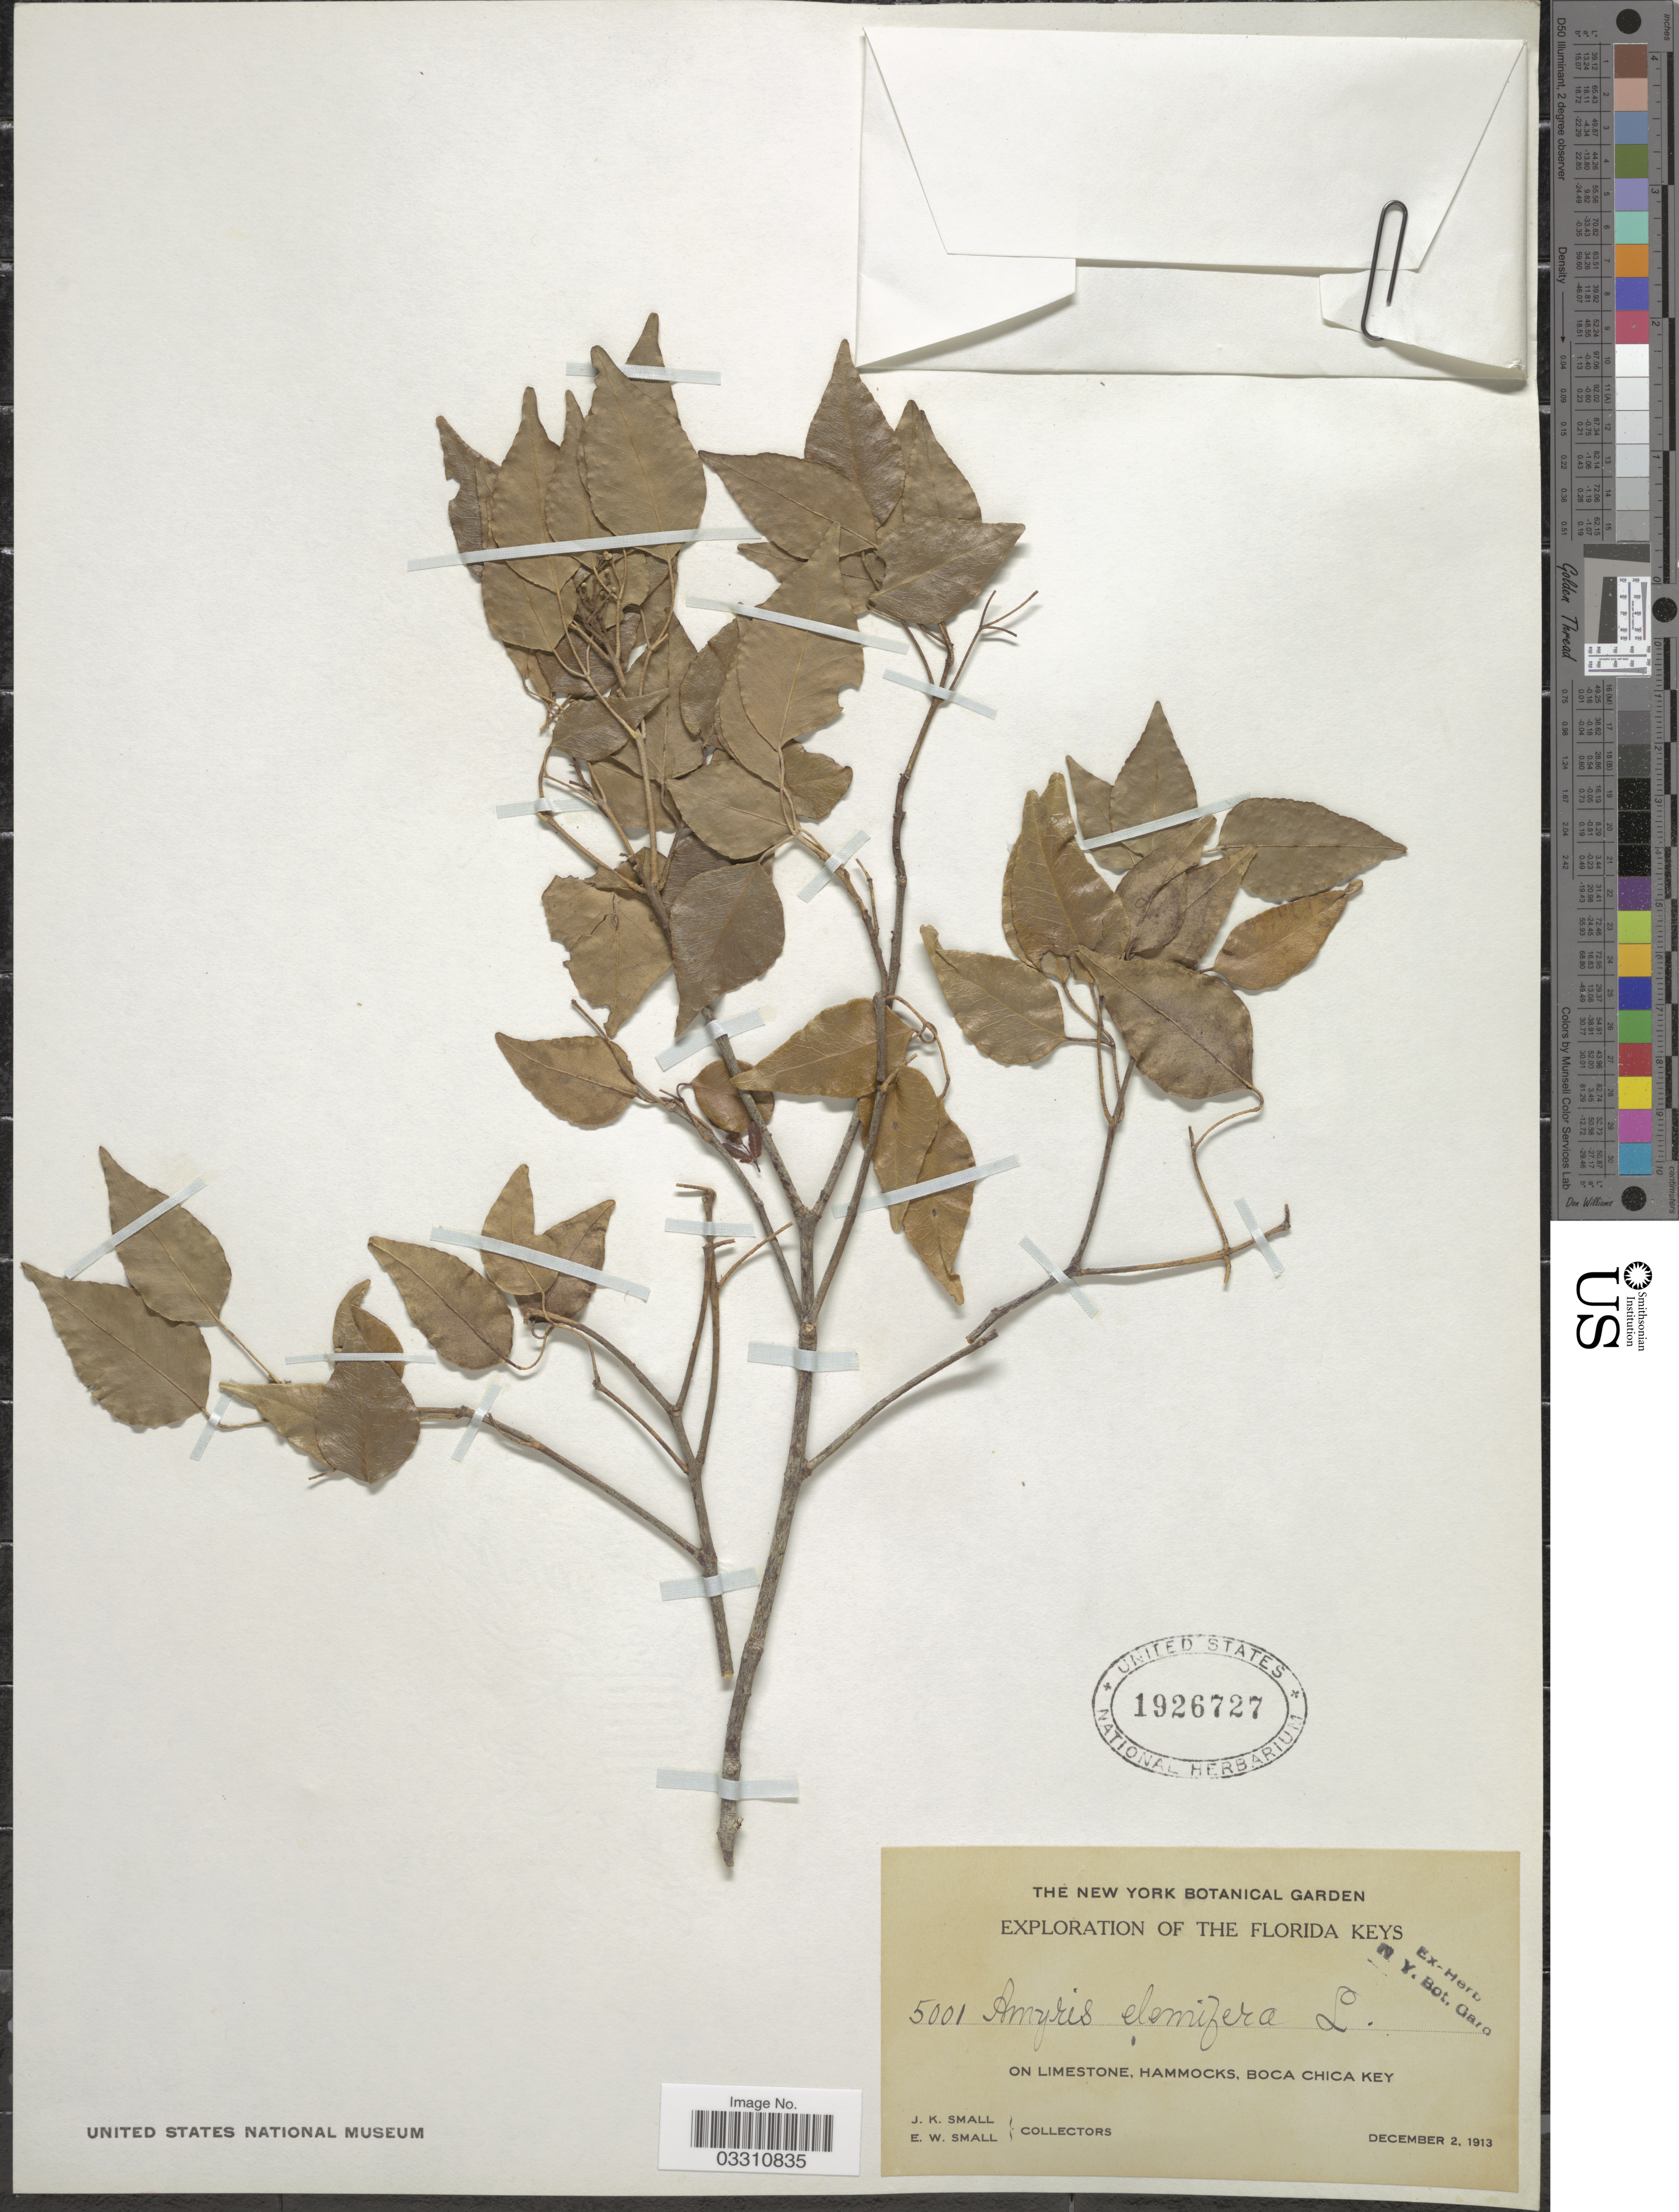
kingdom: Plantae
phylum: Tracheophyta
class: Magnoliopsida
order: Sapindales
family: Rutaceae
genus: Amyris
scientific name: Amyris elemifera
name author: L.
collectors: J. K. Small & E. W. Small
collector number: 5001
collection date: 1913-12-02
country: United States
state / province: Florida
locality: Florida Keys, on limestone, Hammocks, Boca Chica Key.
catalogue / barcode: US 1926727